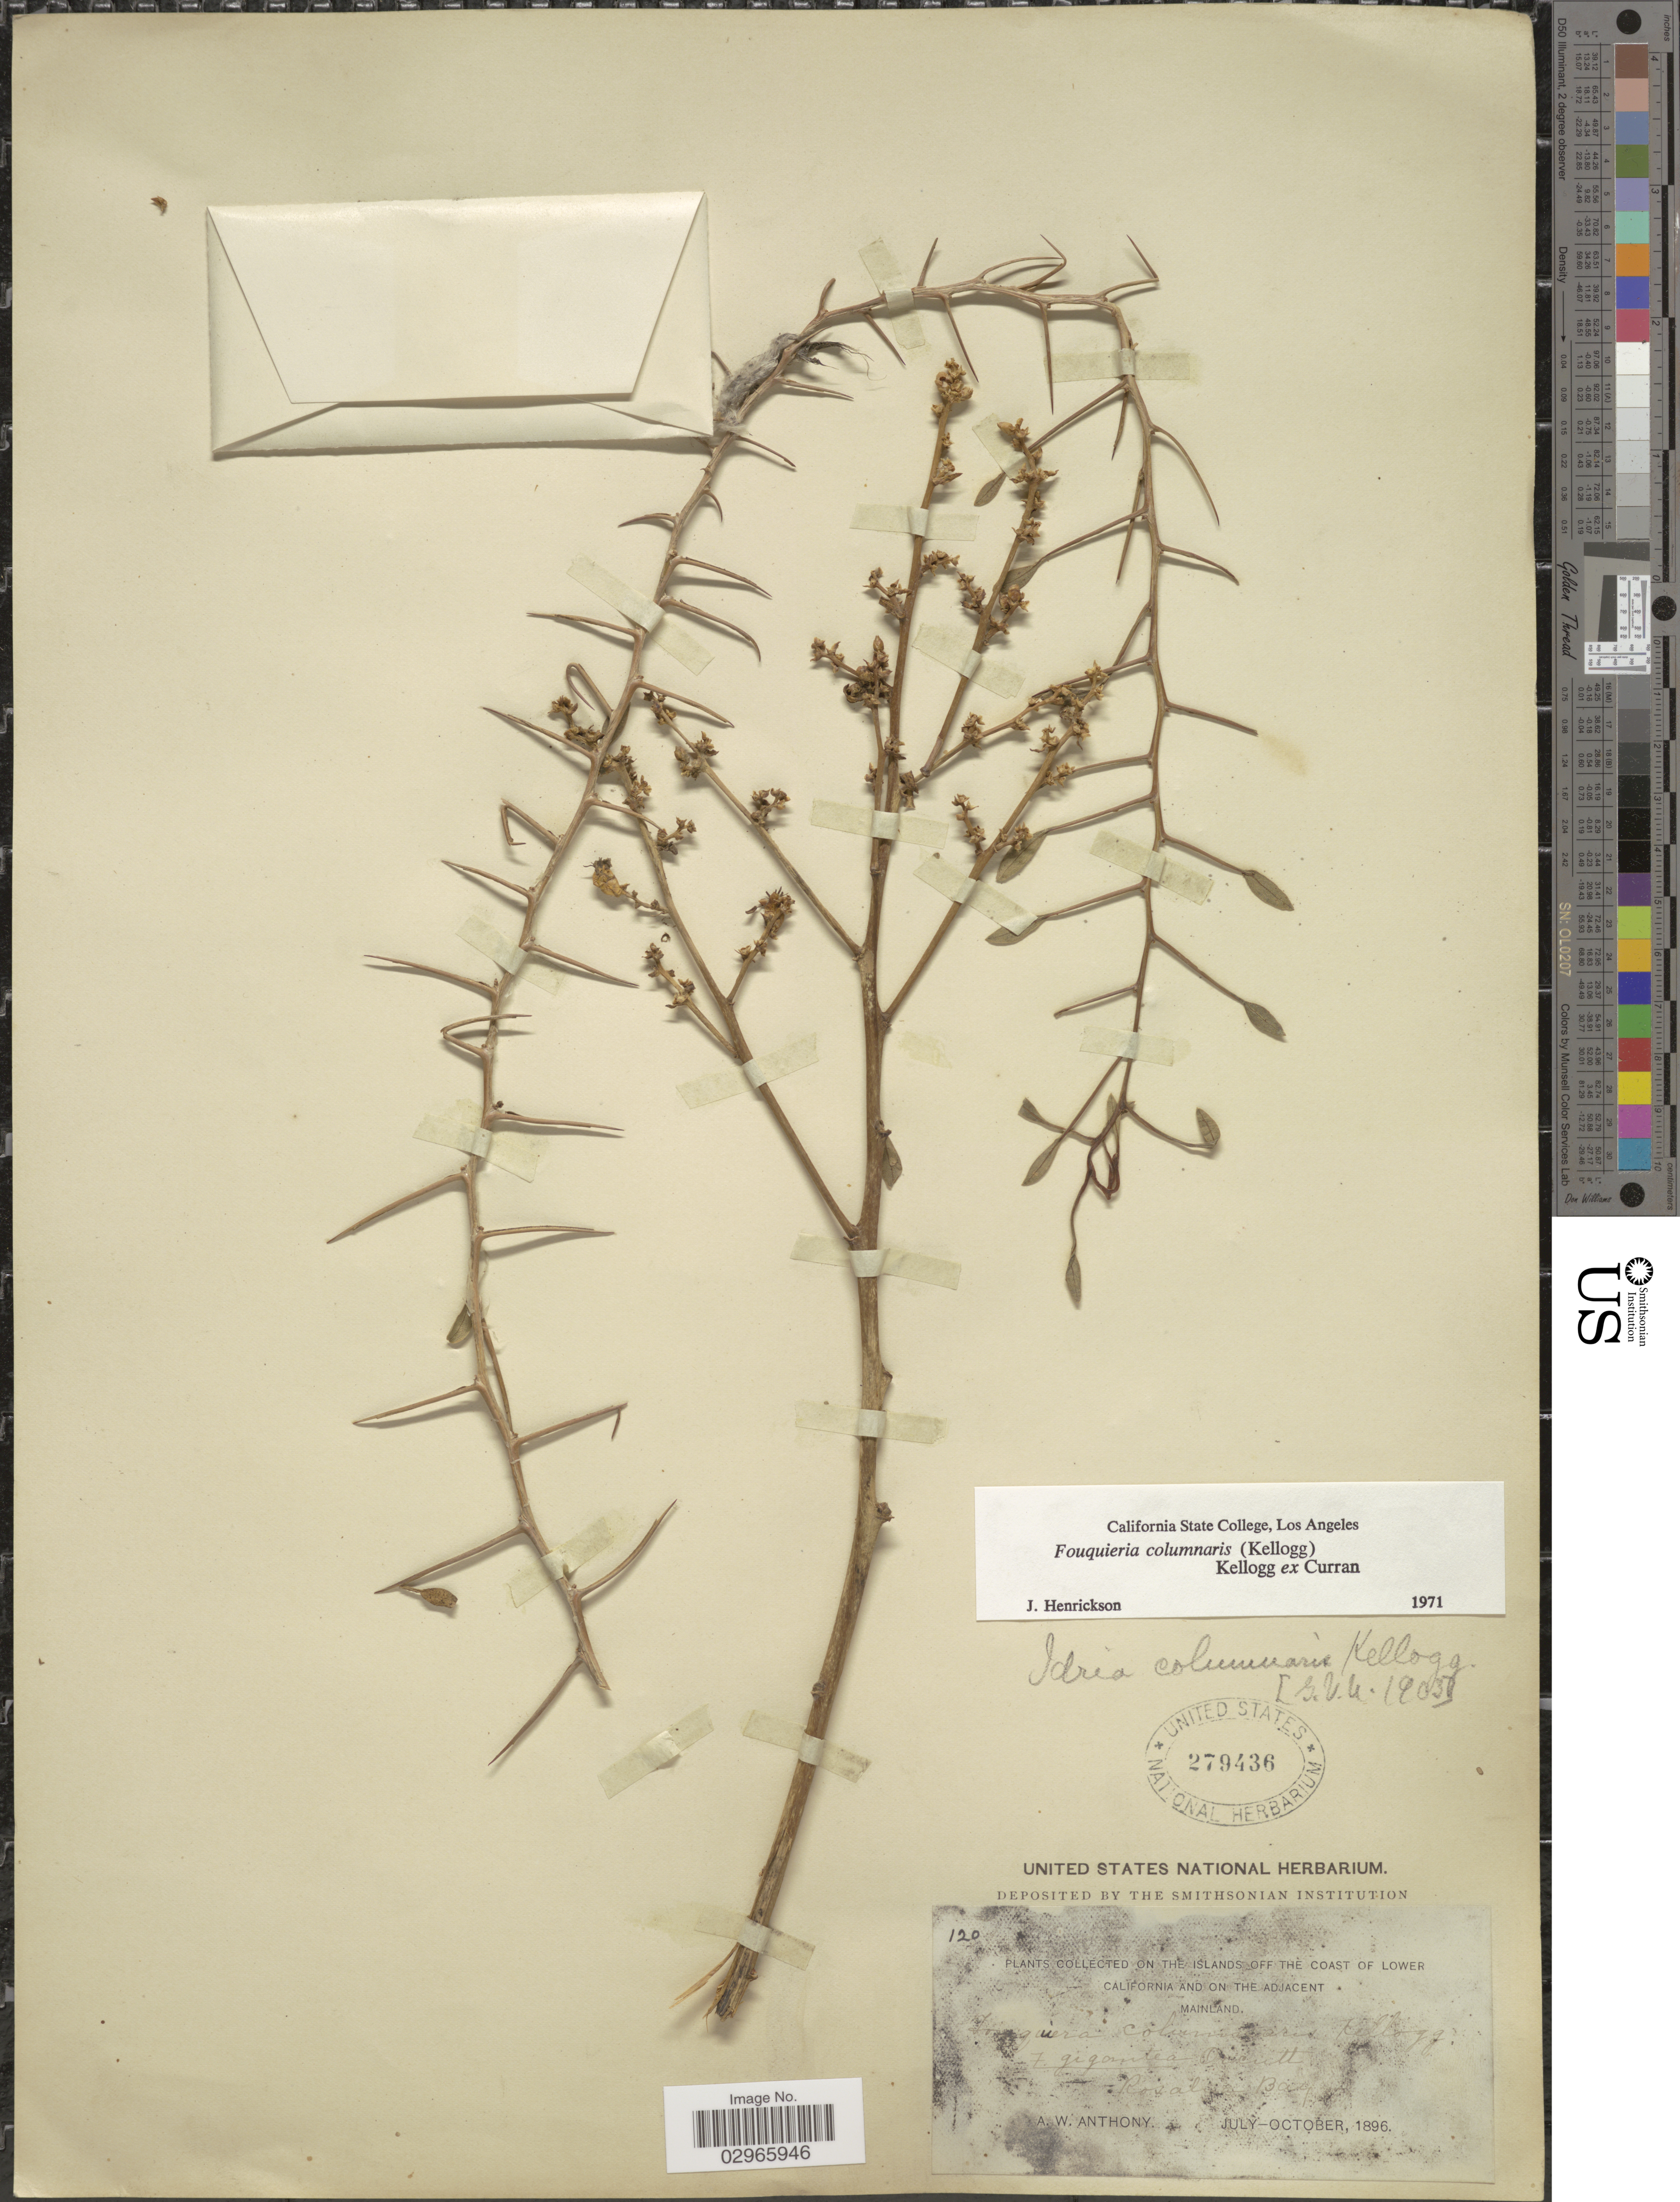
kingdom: Plantae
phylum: Tracheophyta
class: Magnoliopsida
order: Ericales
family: Fouquieriaceae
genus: Idria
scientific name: Idria columnaria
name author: Kellogg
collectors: A. W. Anthony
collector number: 120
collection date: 1896-07/1896-10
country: Mexico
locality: On the islands off the coast of Lower California and on adjacent mainland. Rosalia Bay.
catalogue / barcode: US 279436